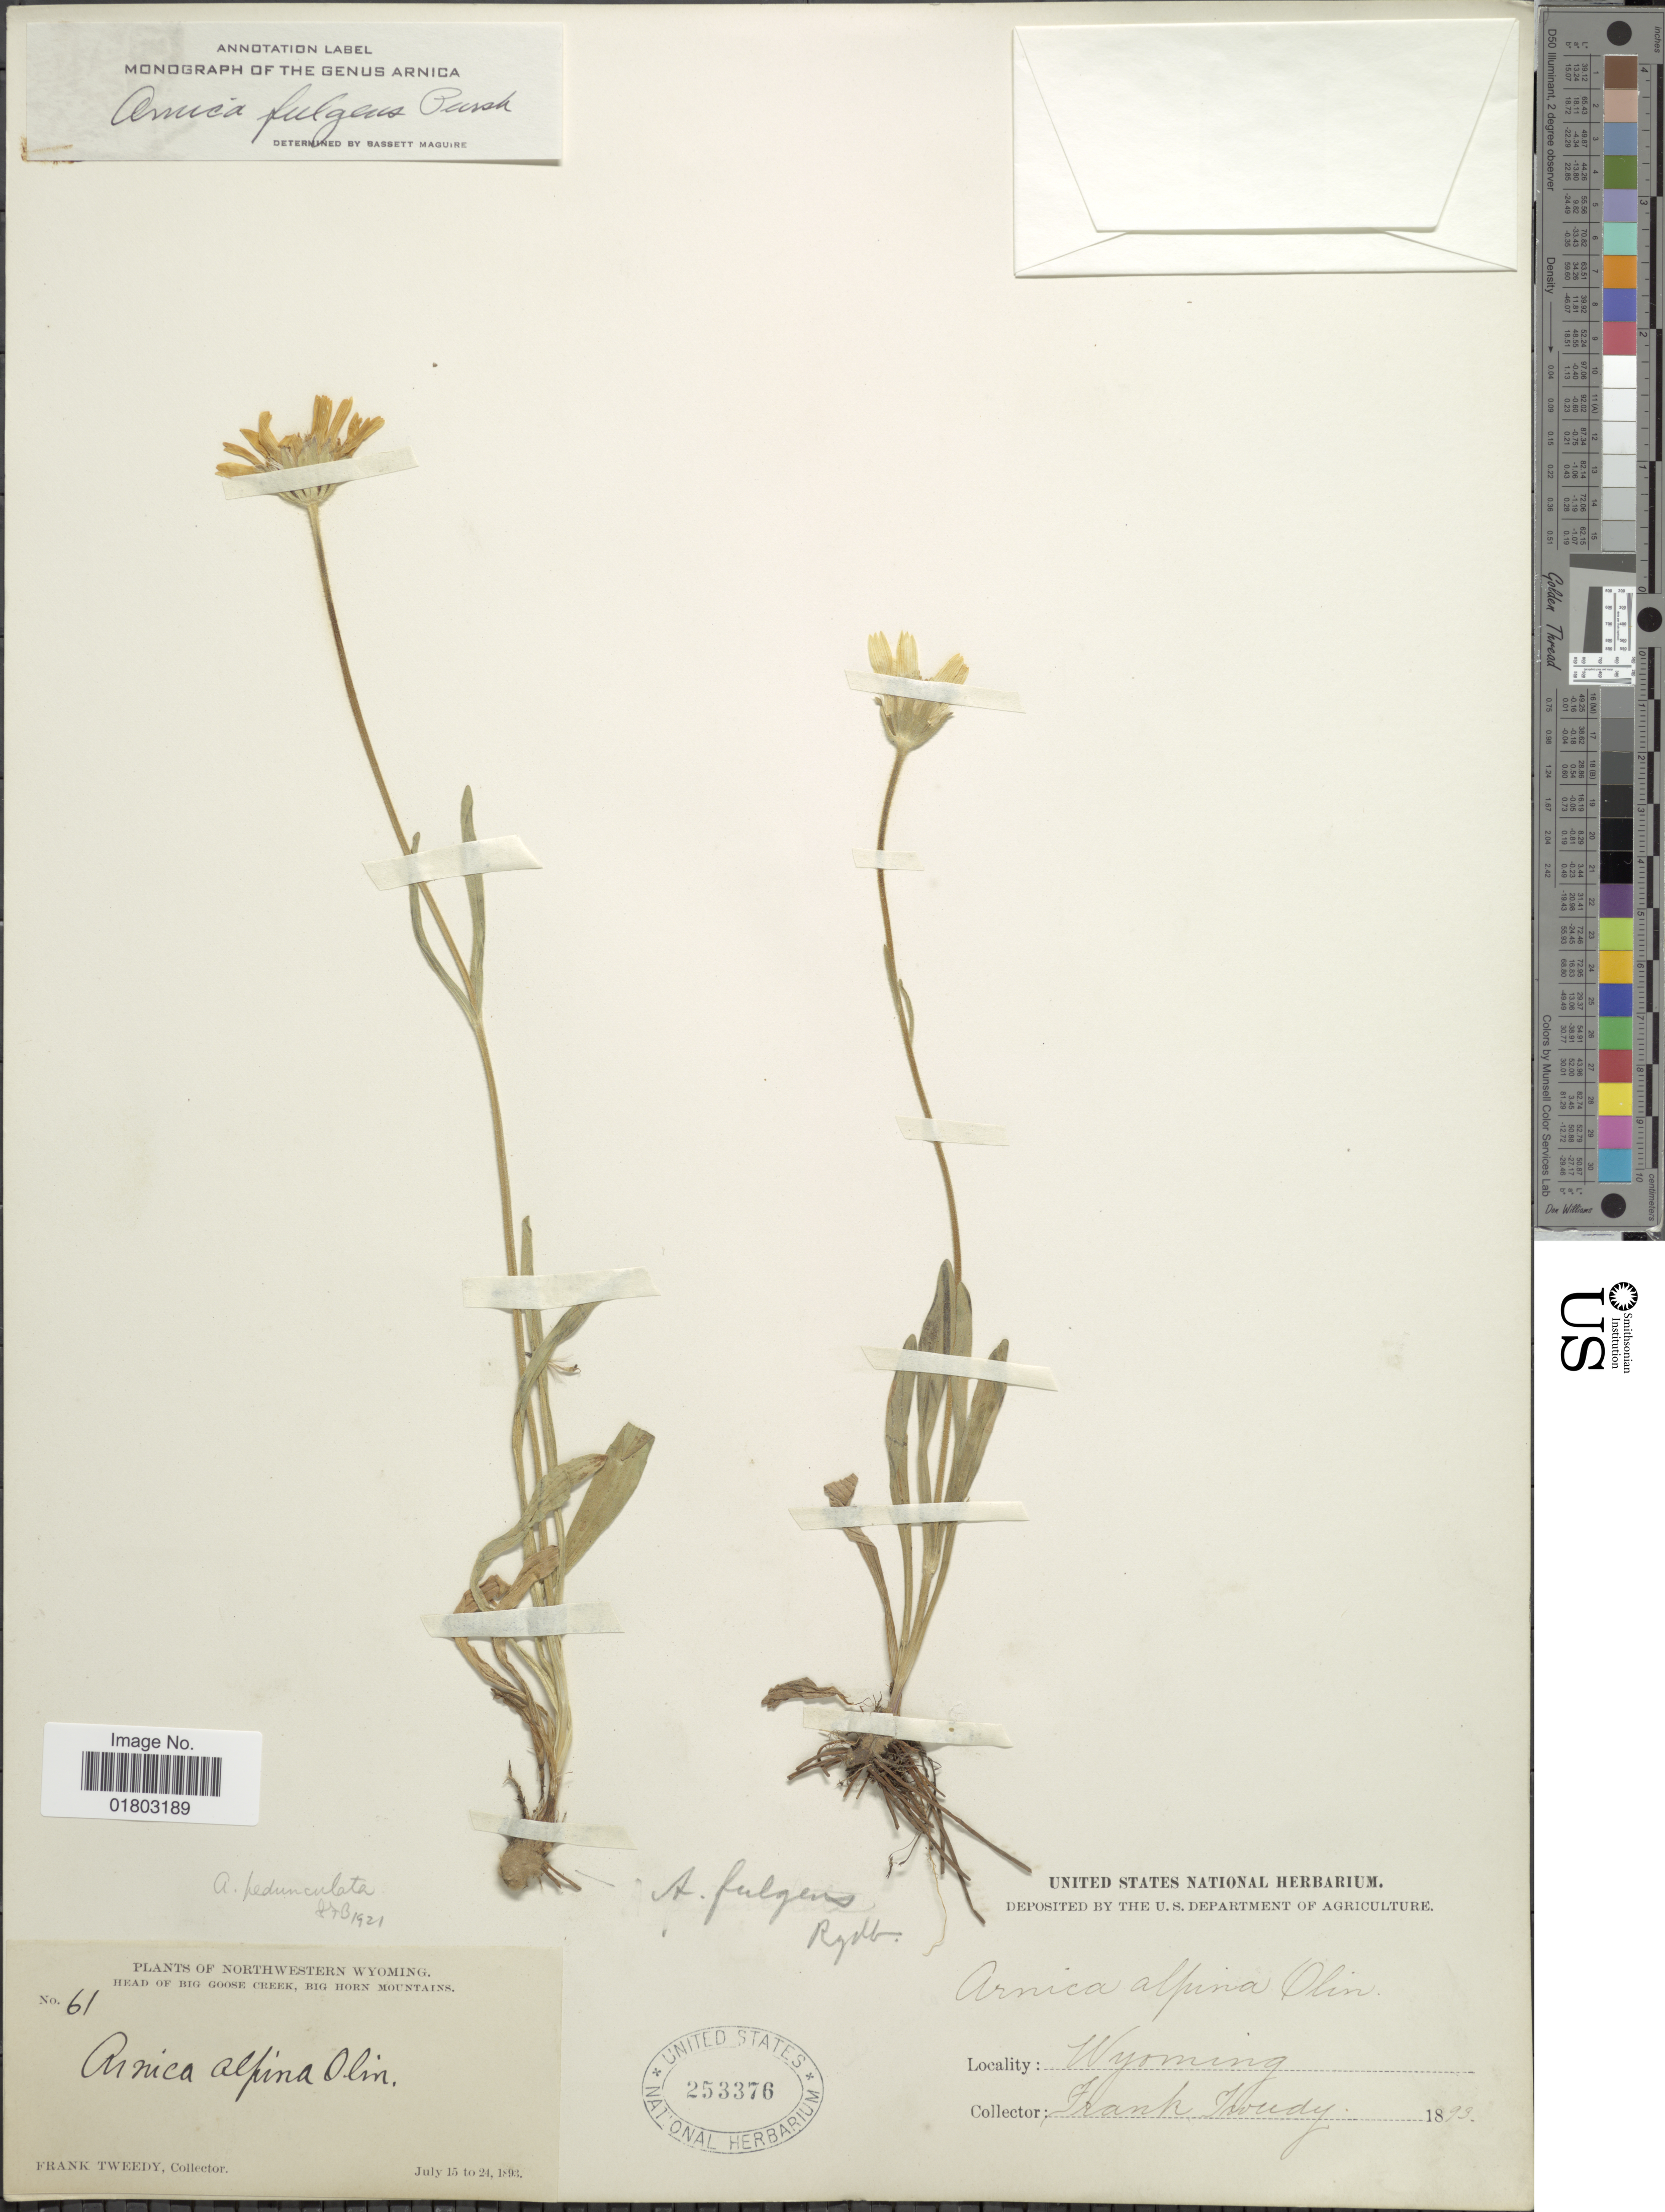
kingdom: Plantae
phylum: Tracheophyta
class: Magnoliopsida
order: Asterales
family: Asteraceae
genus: Arnica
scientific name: Arnica fulgens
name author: Pursh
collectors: F. Tweedy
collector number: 61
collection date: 1893-07-15/1893-07-24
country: United States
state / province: Wyoming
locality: Northwestern Wyoming, head of Big Goose Creek, Big Horn Mountains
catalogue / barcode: US 253376